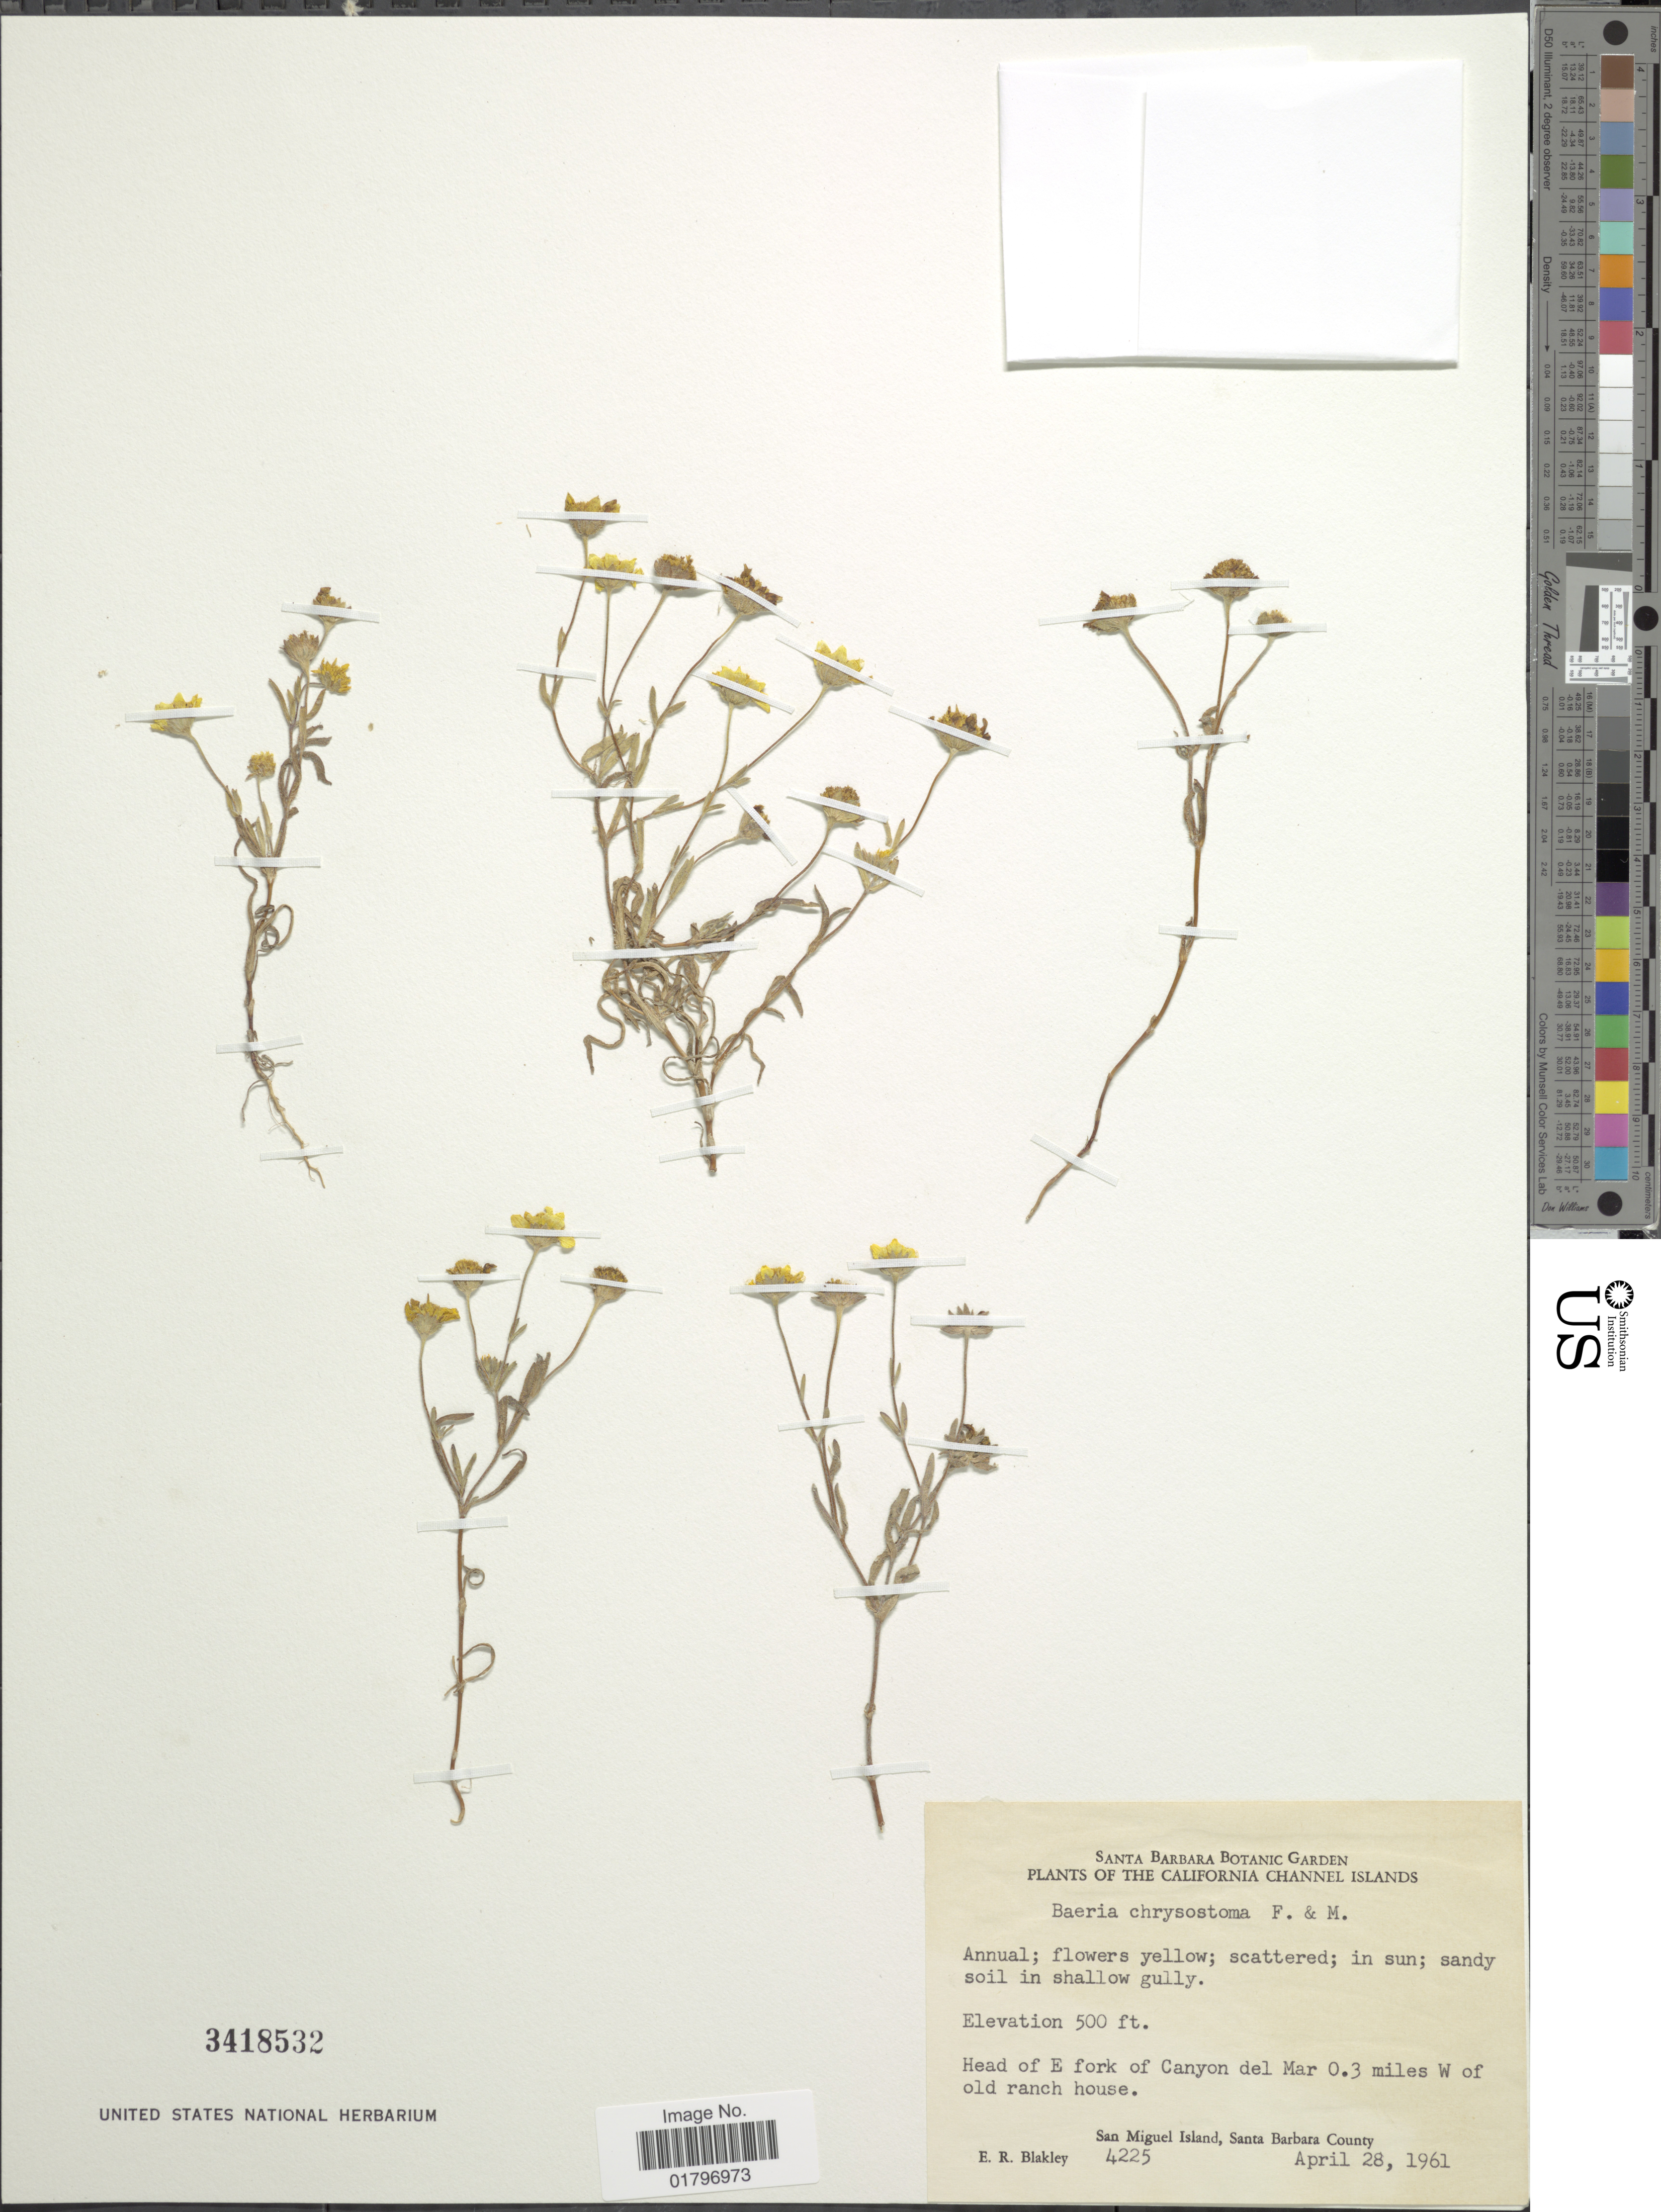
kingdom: Plantae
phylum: Tracheophyta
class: Magnoliopsida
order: Asterales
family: Asteraceae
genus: Lasthenia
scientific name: Lasthenia chrysostoma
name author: (Fisch. & C.A. Mey.) Greene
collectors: E. R. Blakley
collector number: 4225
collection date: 1961-04-28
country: United States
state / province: California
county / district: Santa Barbara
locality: California Channel Islands. Head of E fork of Canyon del Mar 0.3 miles W of old ranch house. San Miguel Island, Santa Barbara County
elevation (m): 152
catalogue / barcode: US 3418532